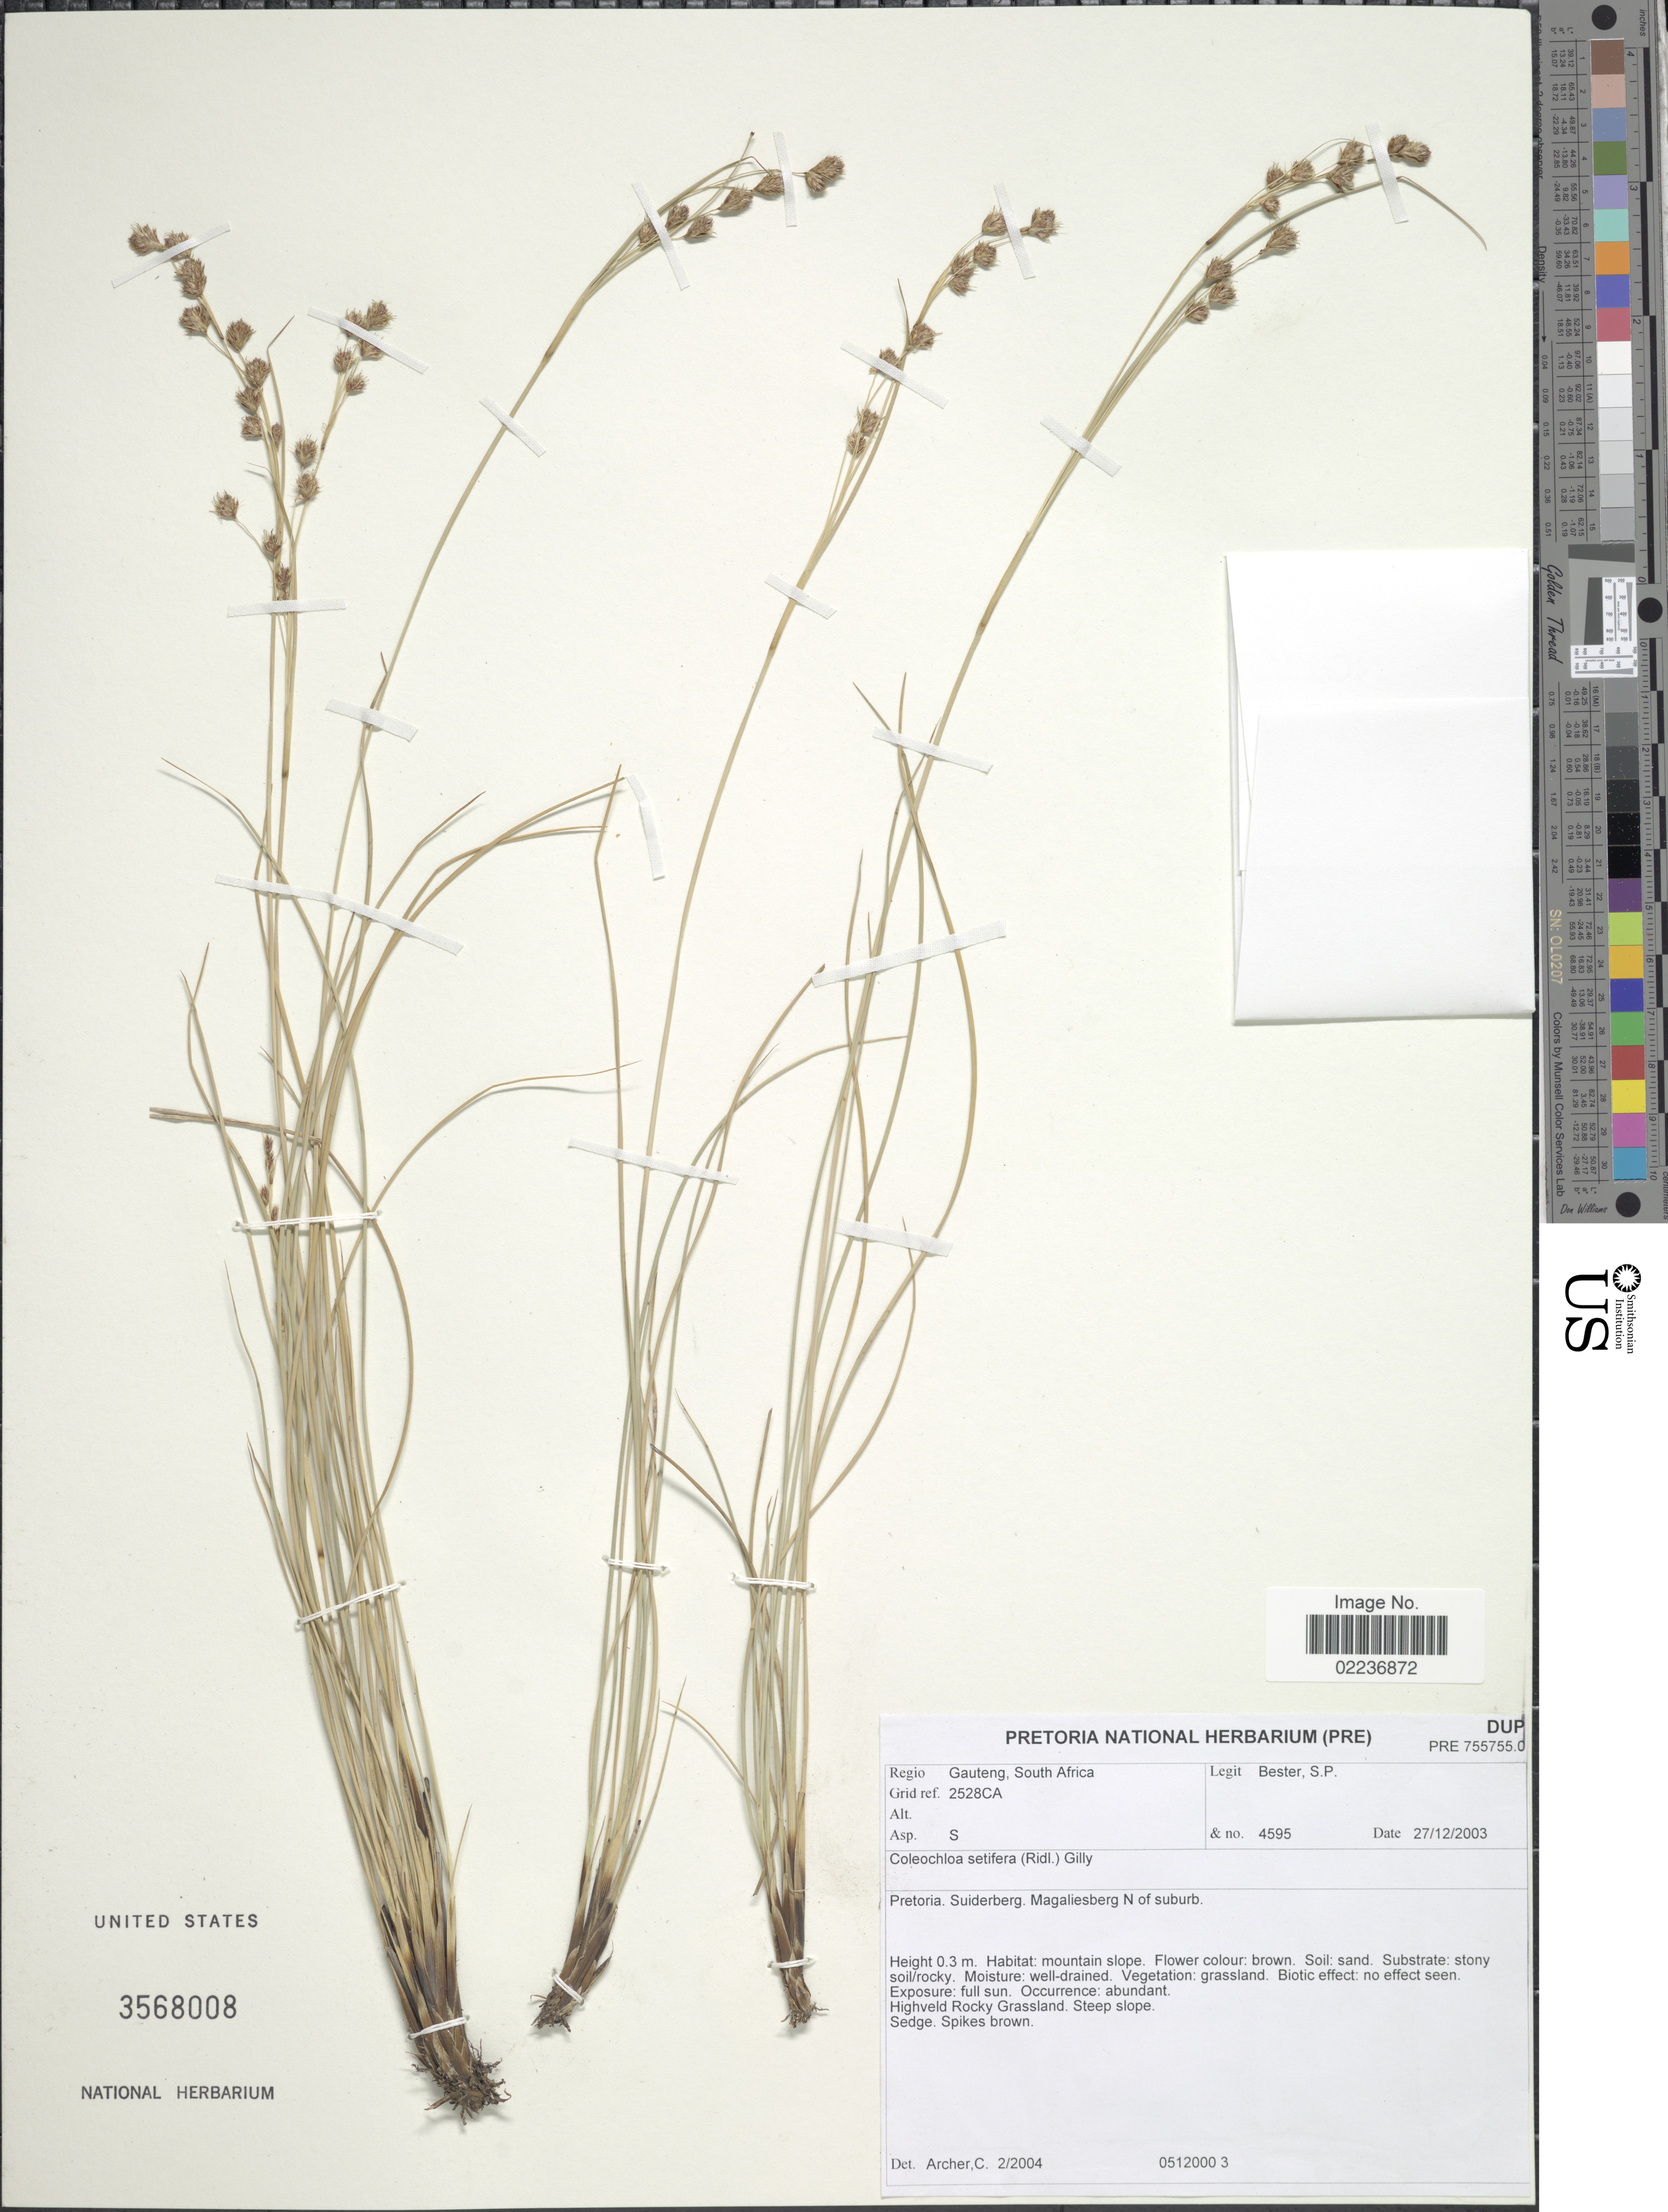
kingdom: Plantae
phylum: Tracheophyta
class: Liliopsida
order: Poales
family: Cyperaceae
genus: Coleochloa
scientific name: Coleochloa setifera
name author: (Ridl.) Gilly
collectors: S. Bester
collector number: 4595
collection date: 2003-12-27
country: South Africa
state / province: Gauteng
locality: Pretoria, Suiderberg, Magaliesberg N of suburb, mountain slope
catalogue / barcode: US 3568008